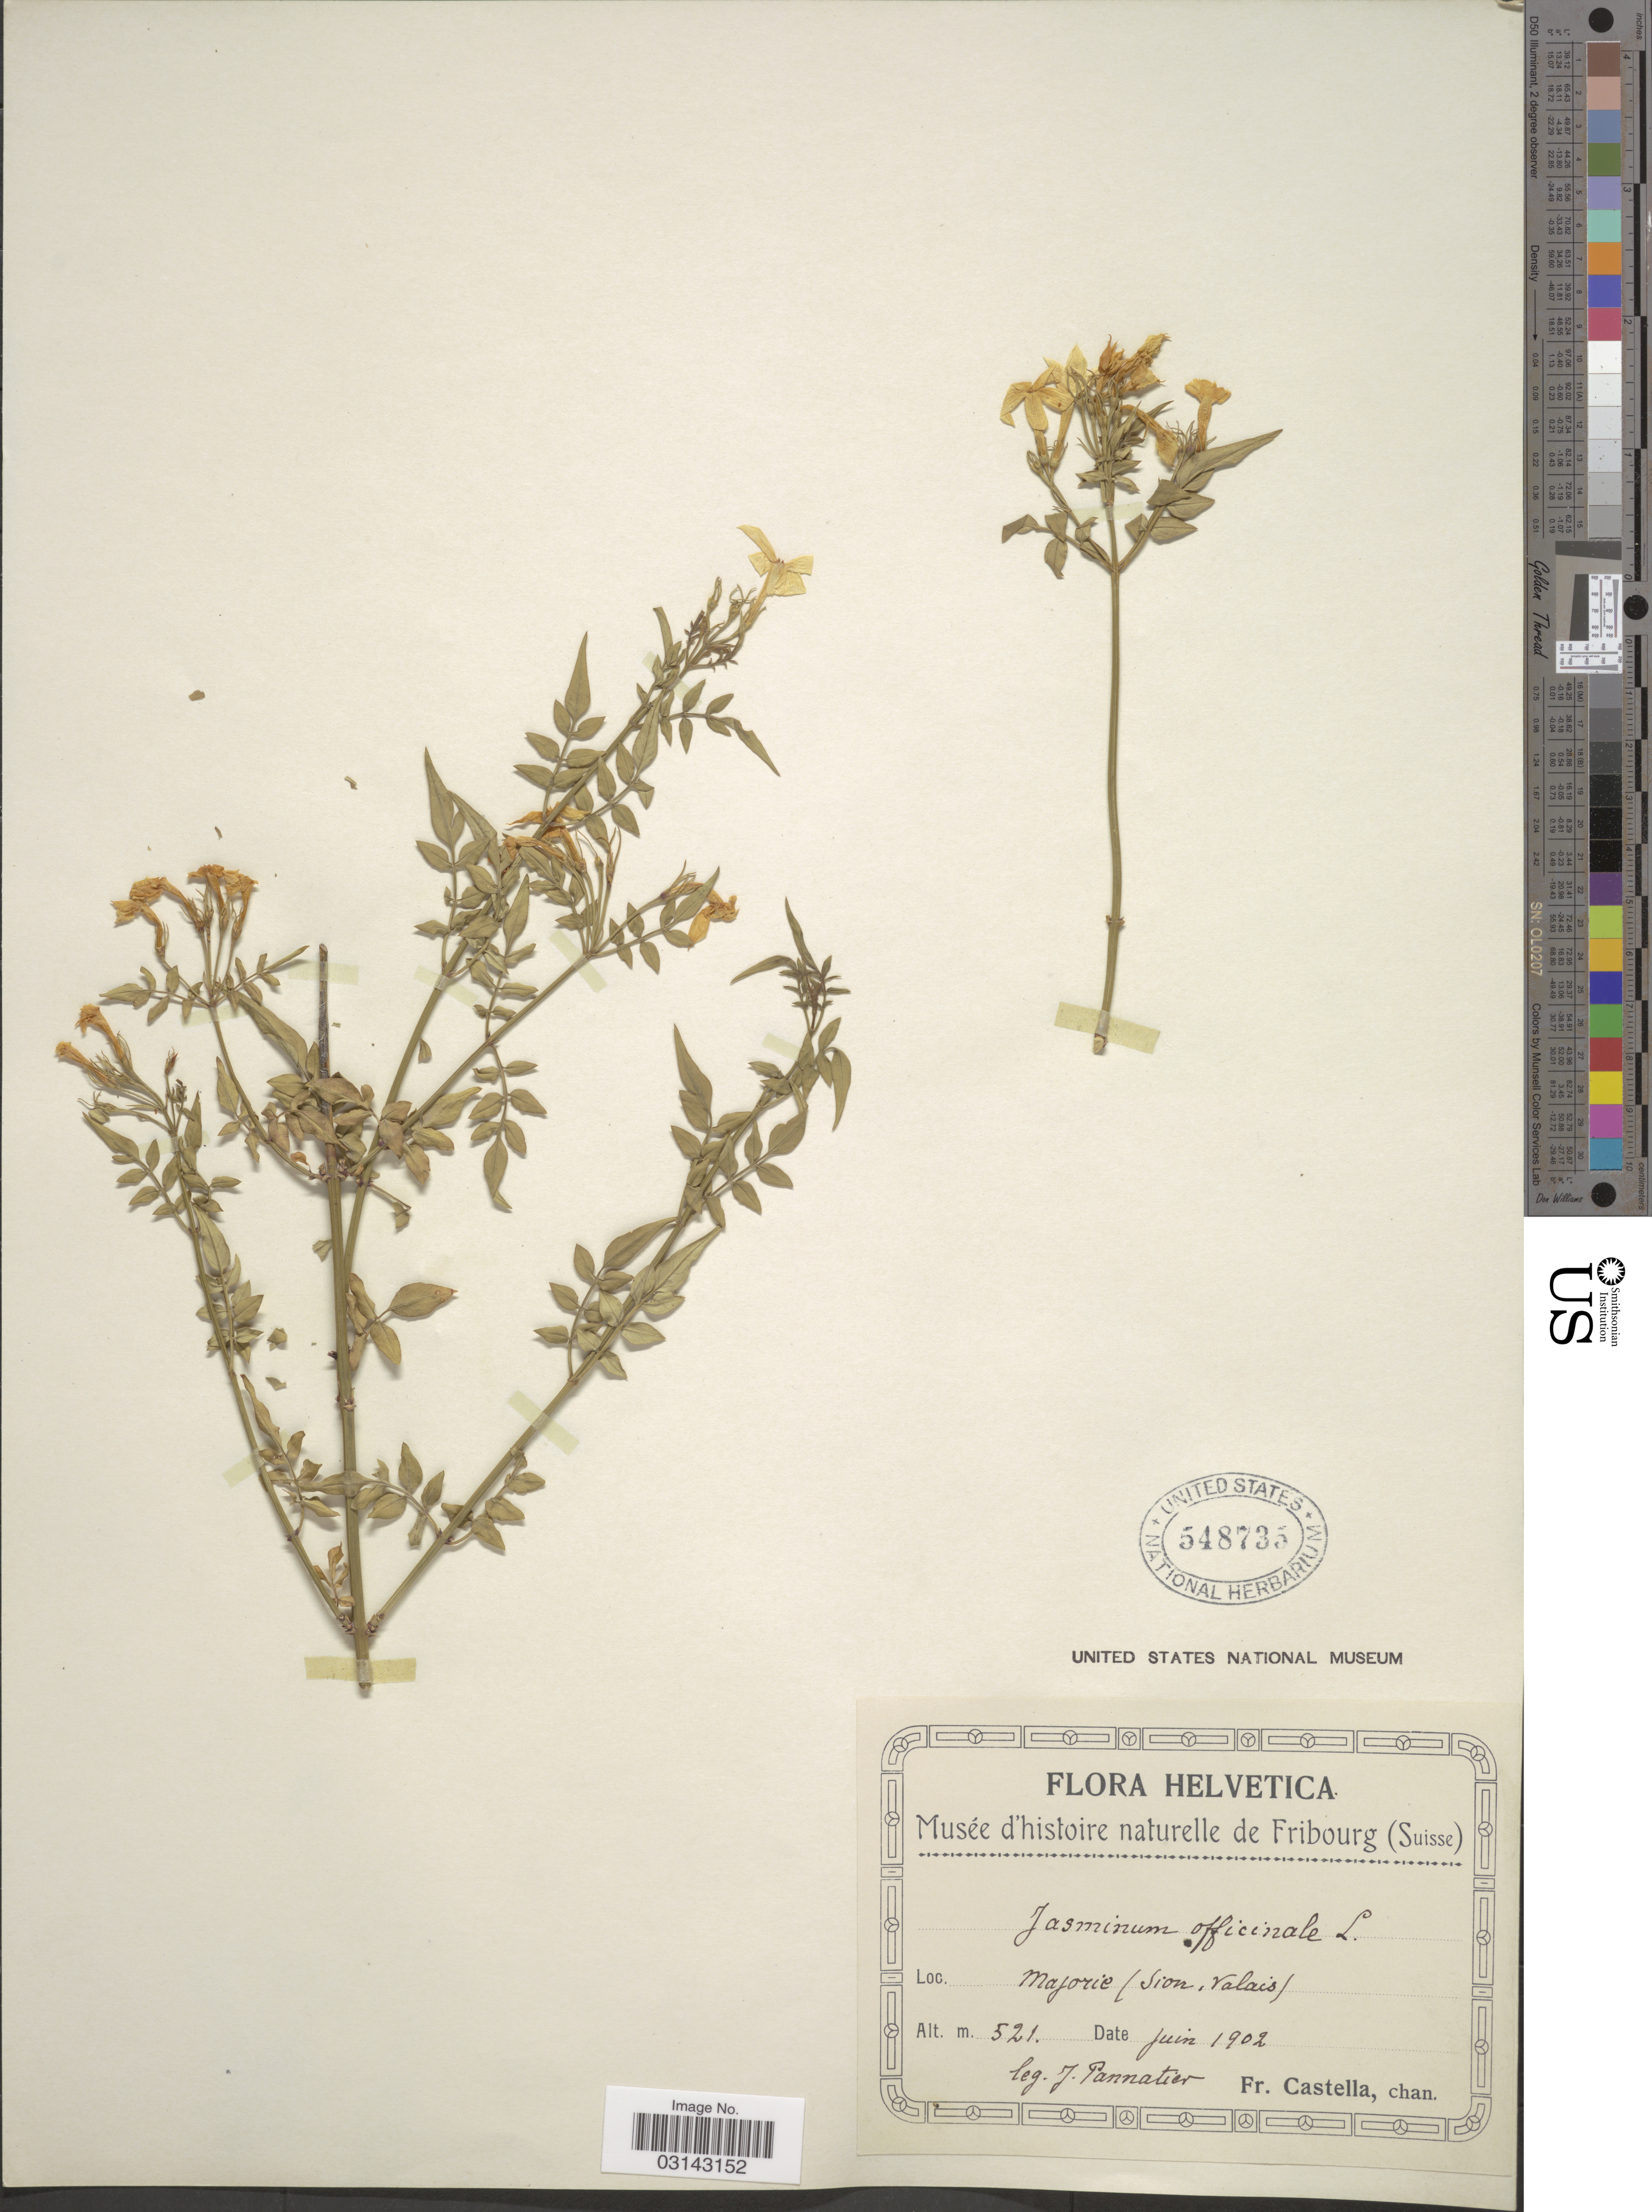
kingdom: Plantae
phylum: Tracheophyta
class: Magnoliopsida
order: Lamiales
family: Oleaceae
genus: Jasminum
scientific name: Jasminum officinale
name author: L.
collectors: J. Pannatier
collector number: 521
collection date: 1902-06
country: Switzerland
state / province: Valais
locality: Majorie (Sion, Valais).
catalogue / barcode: US 548735